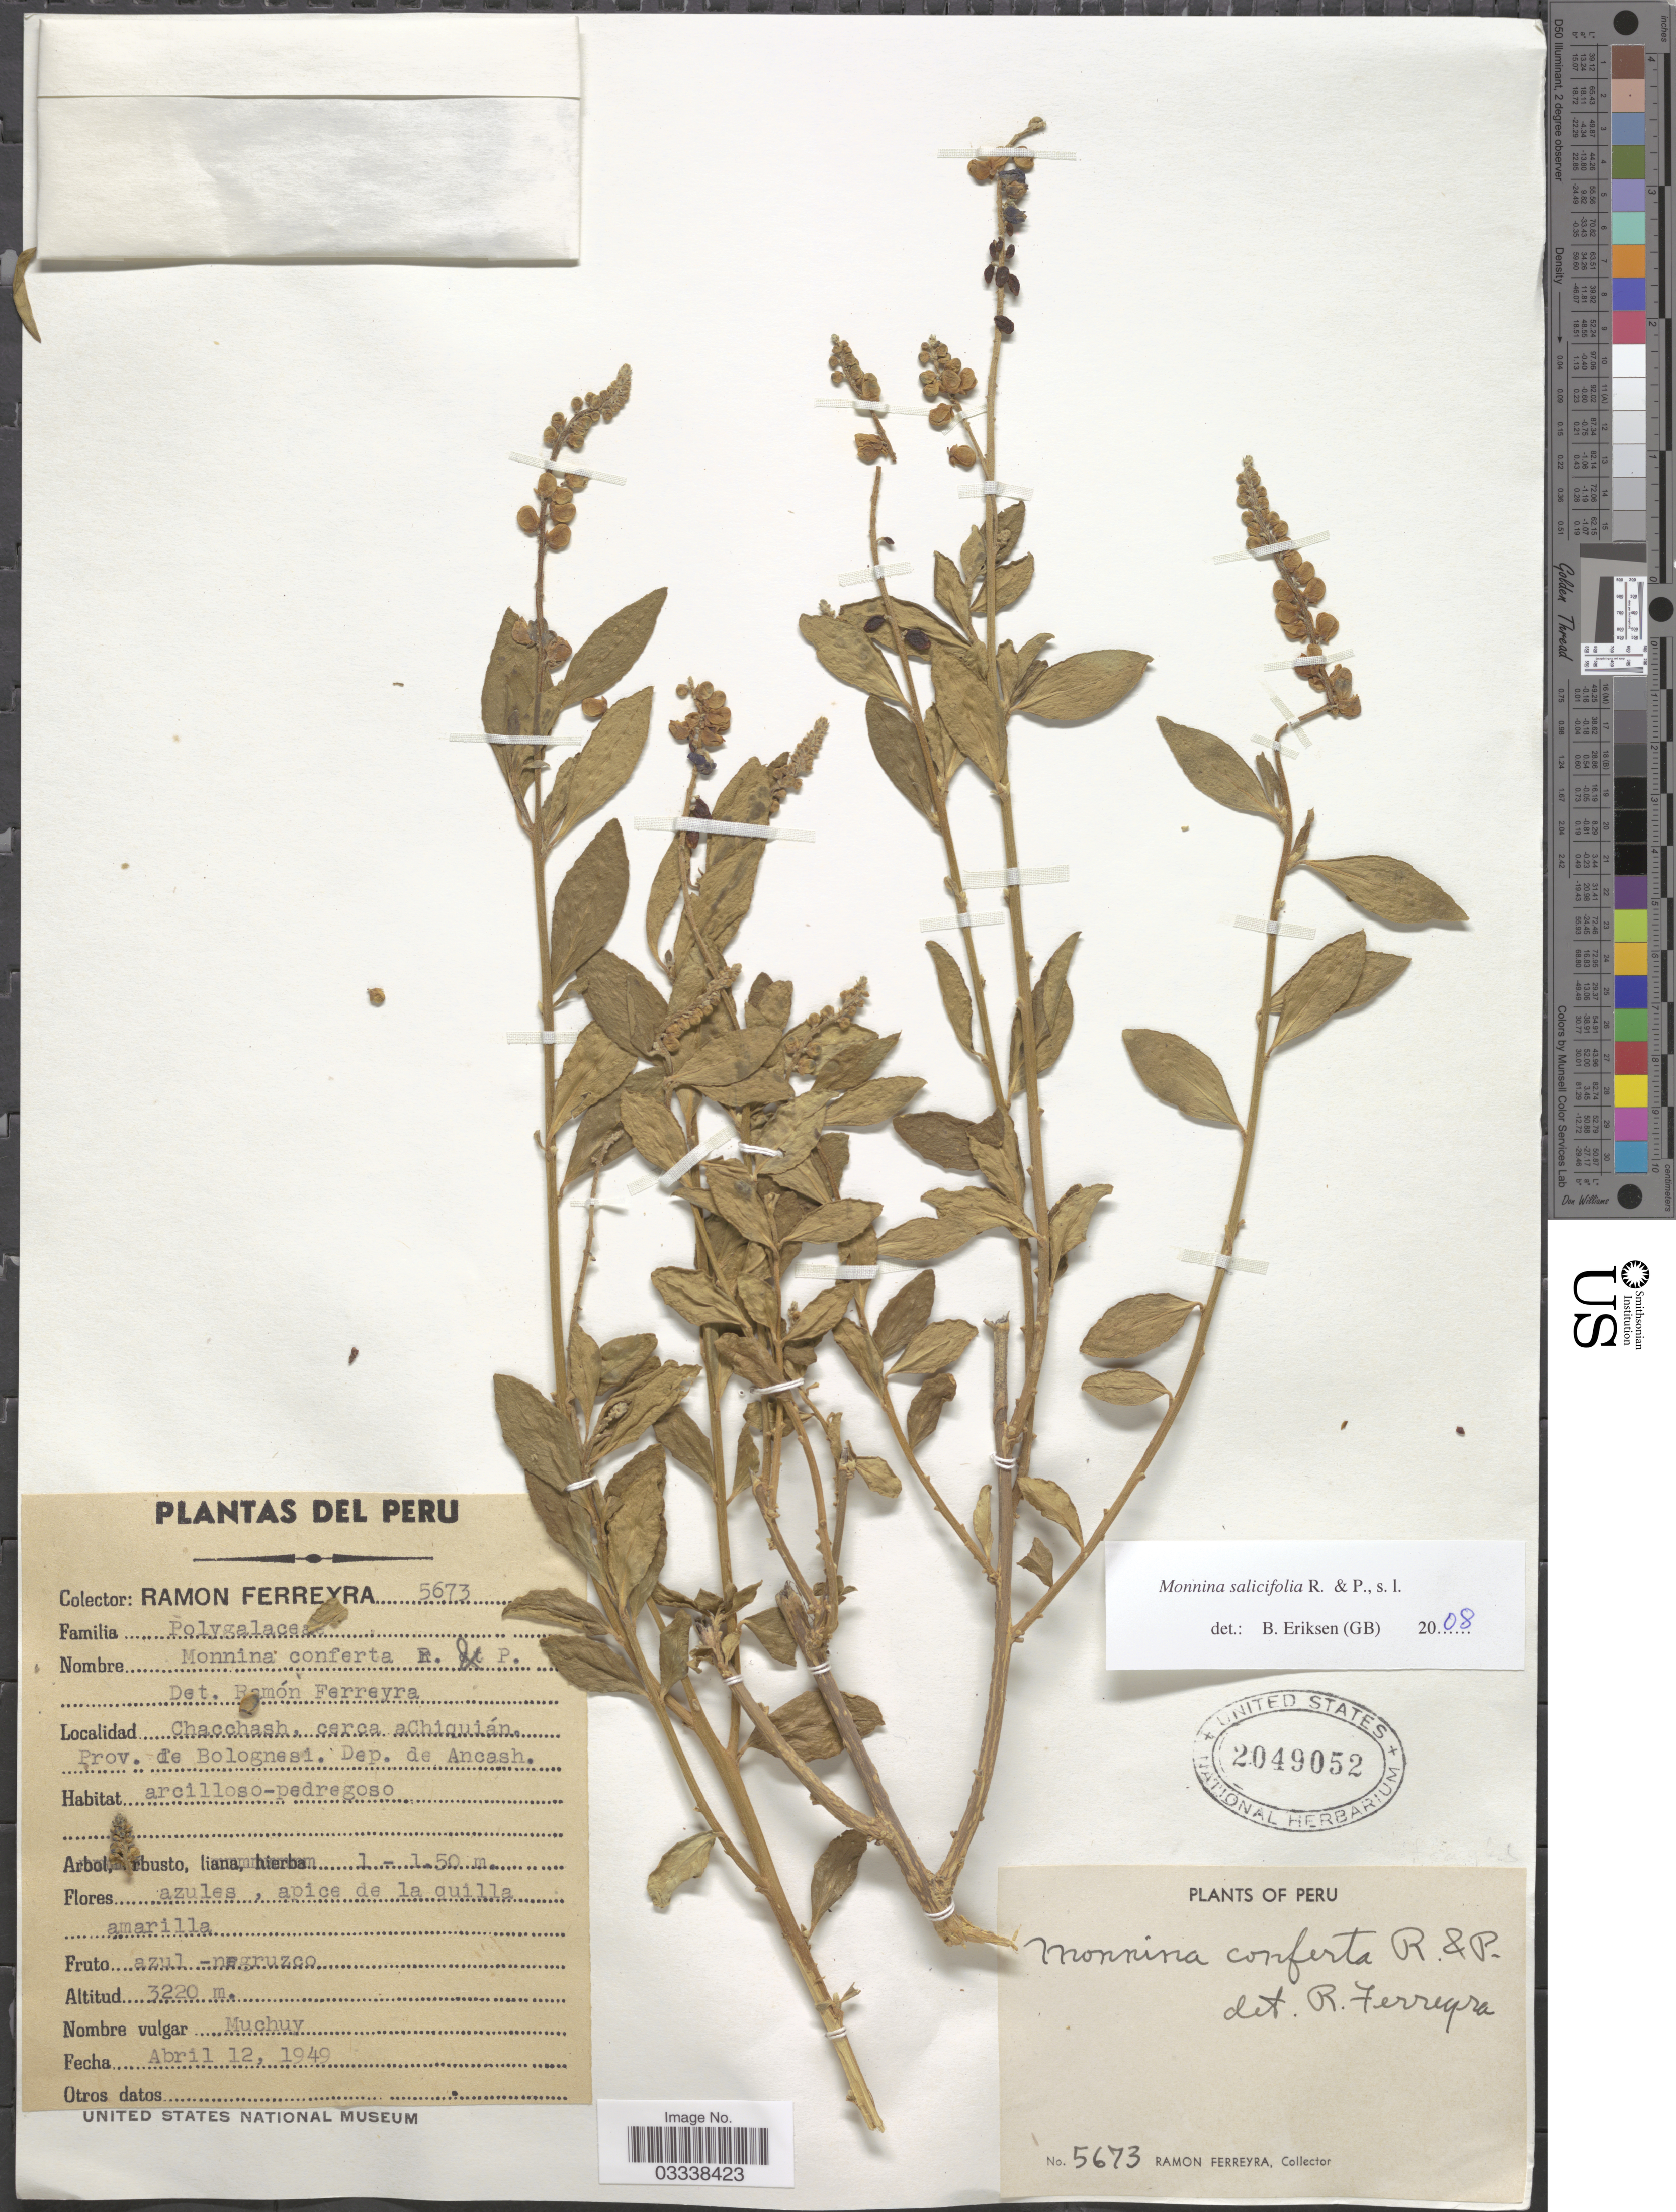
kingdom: Plantae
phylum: Tracheophyta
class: Magnoliopsida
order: Fabales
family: Polygalaceae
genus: Monnina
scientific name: Monnina salicifolia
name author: Ruiz & Pav.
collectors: R. A. Ferreyra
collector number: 5673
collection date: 1949-04-12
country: Peru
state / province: Ancash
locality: Cacchash, cerca aChiquián. Prov. de Bolognesi. Dep. de Ancash.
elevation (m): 3220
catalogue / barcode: US 2049052